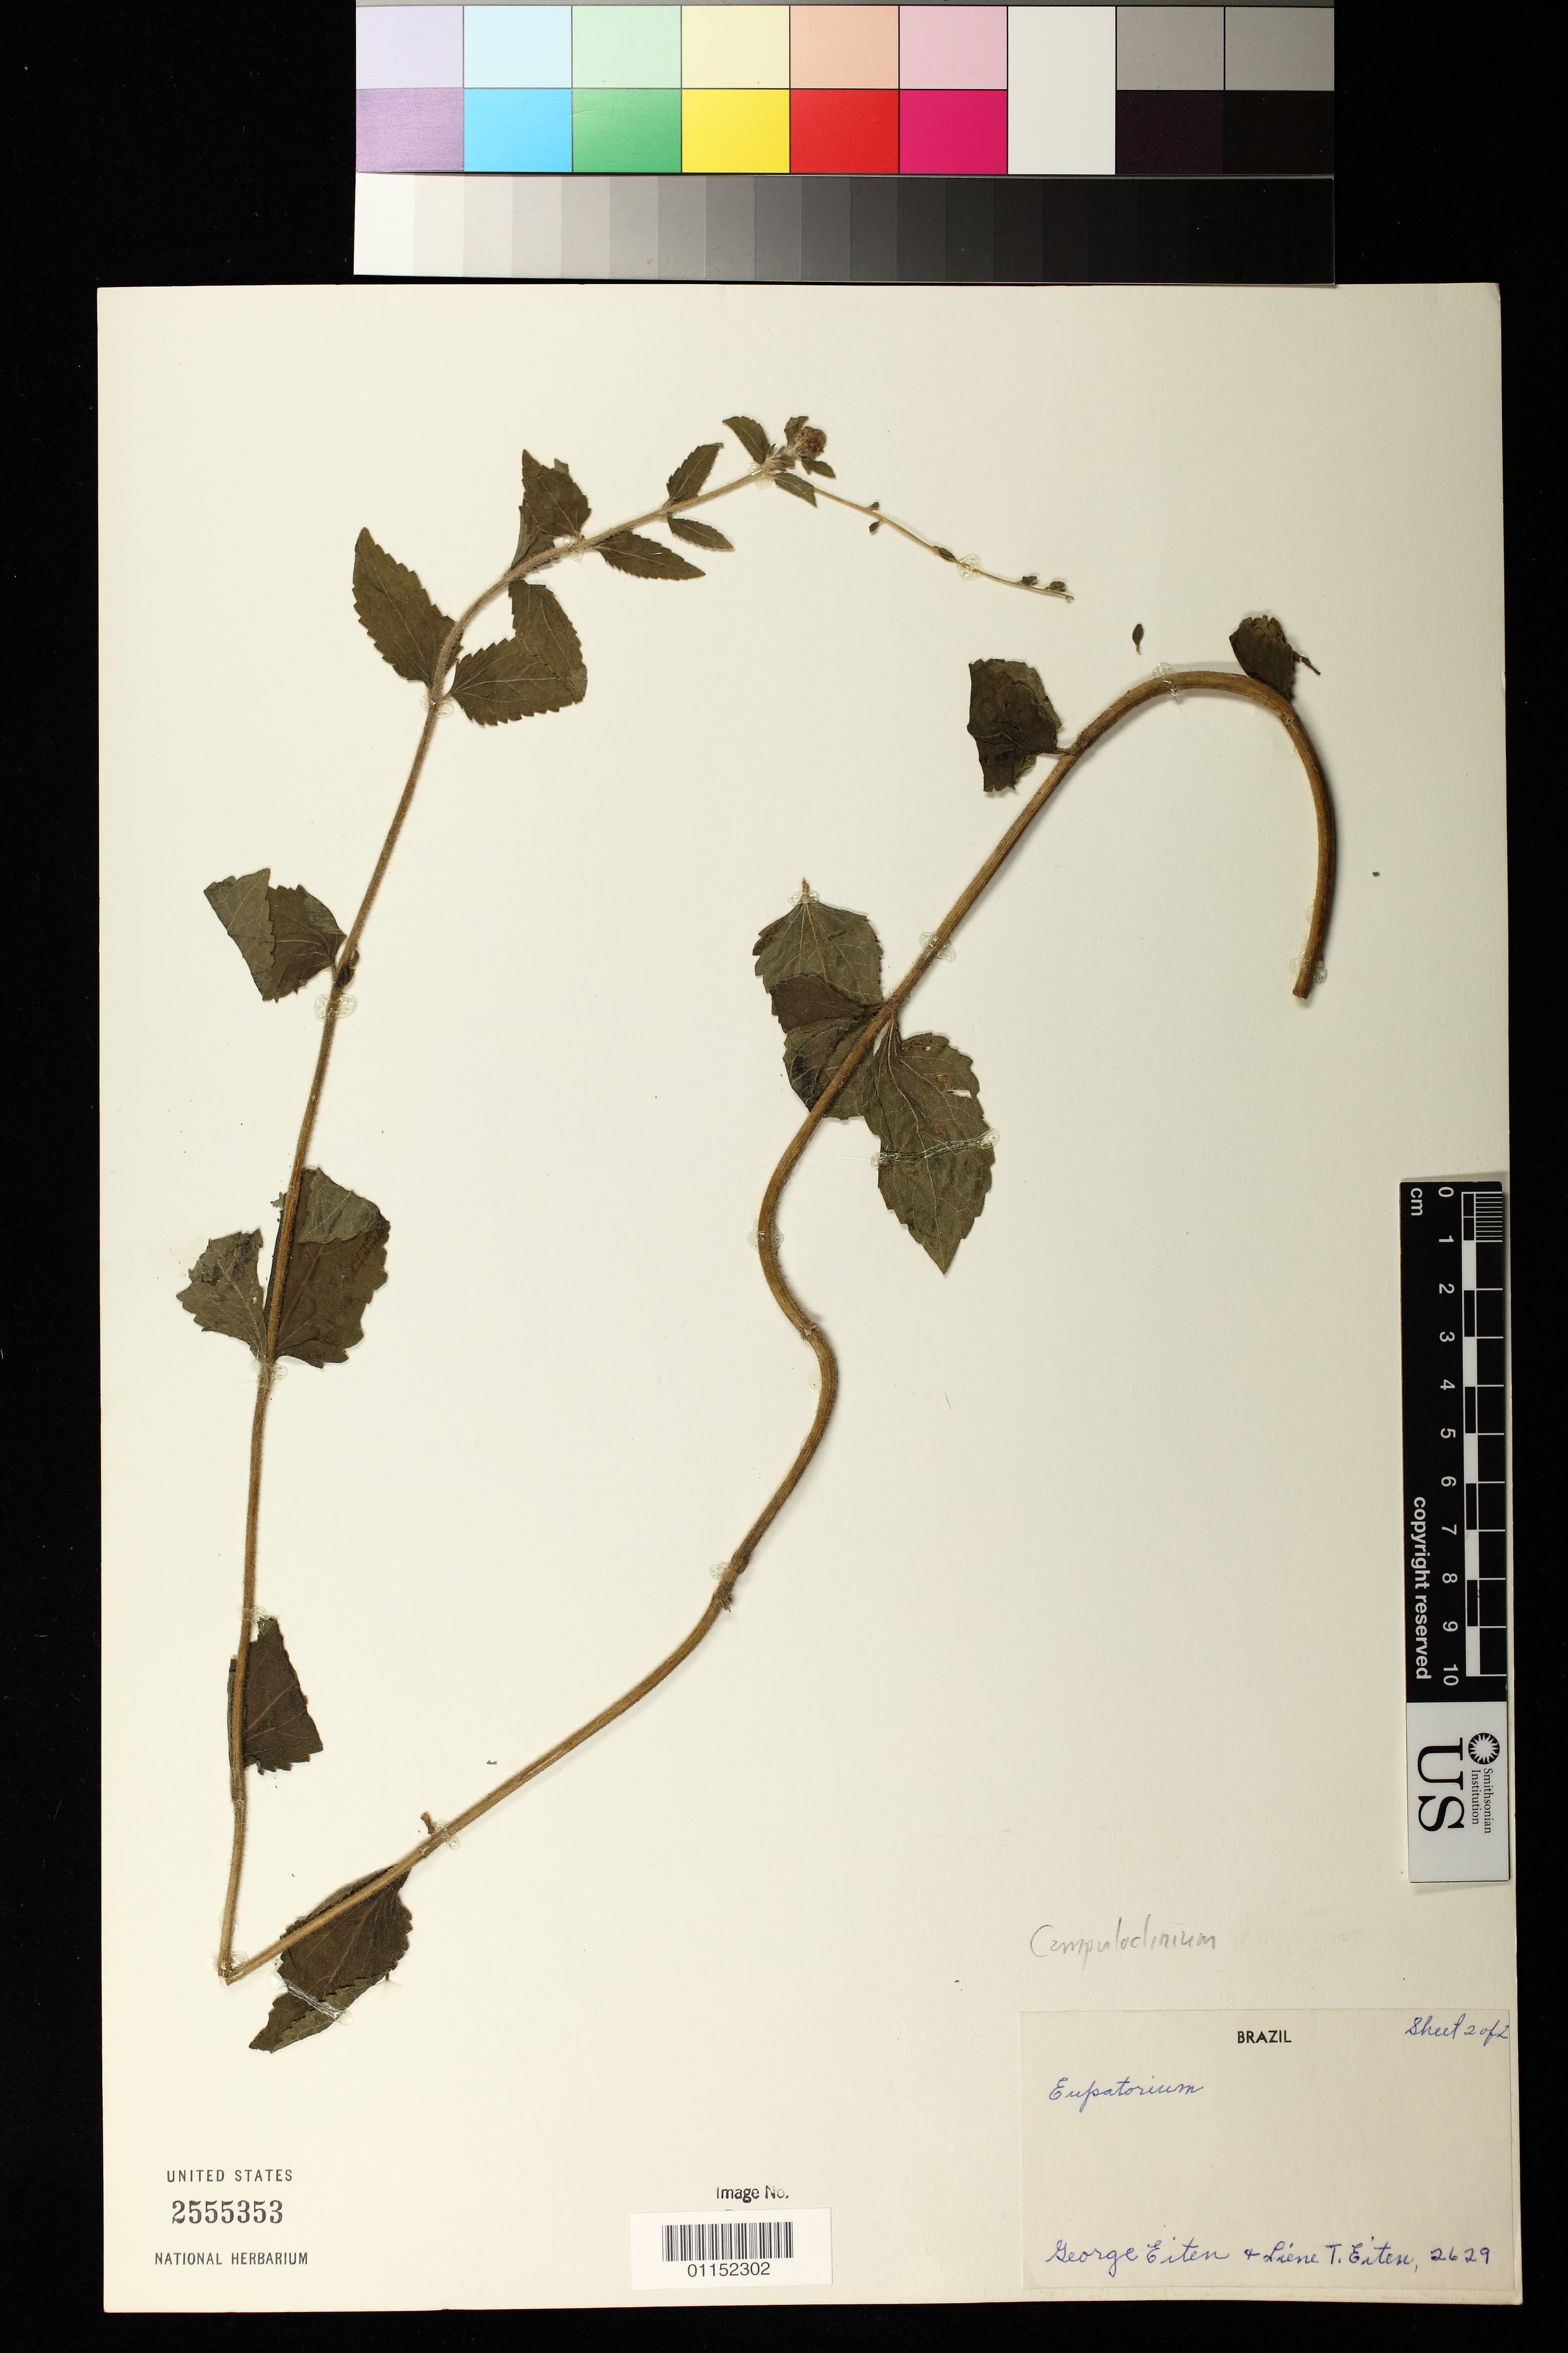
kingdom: Plantae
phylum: Tracheophyta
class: Magnoliopsida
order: Asterales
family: Asteraceae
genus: Campuloclinium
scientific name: Campuloclinium eiteniorum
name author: R.M. King & H. Rob.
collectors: G. Eiten & L. T. Eiten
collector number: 2629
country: Brazil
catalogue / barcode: US 2555353